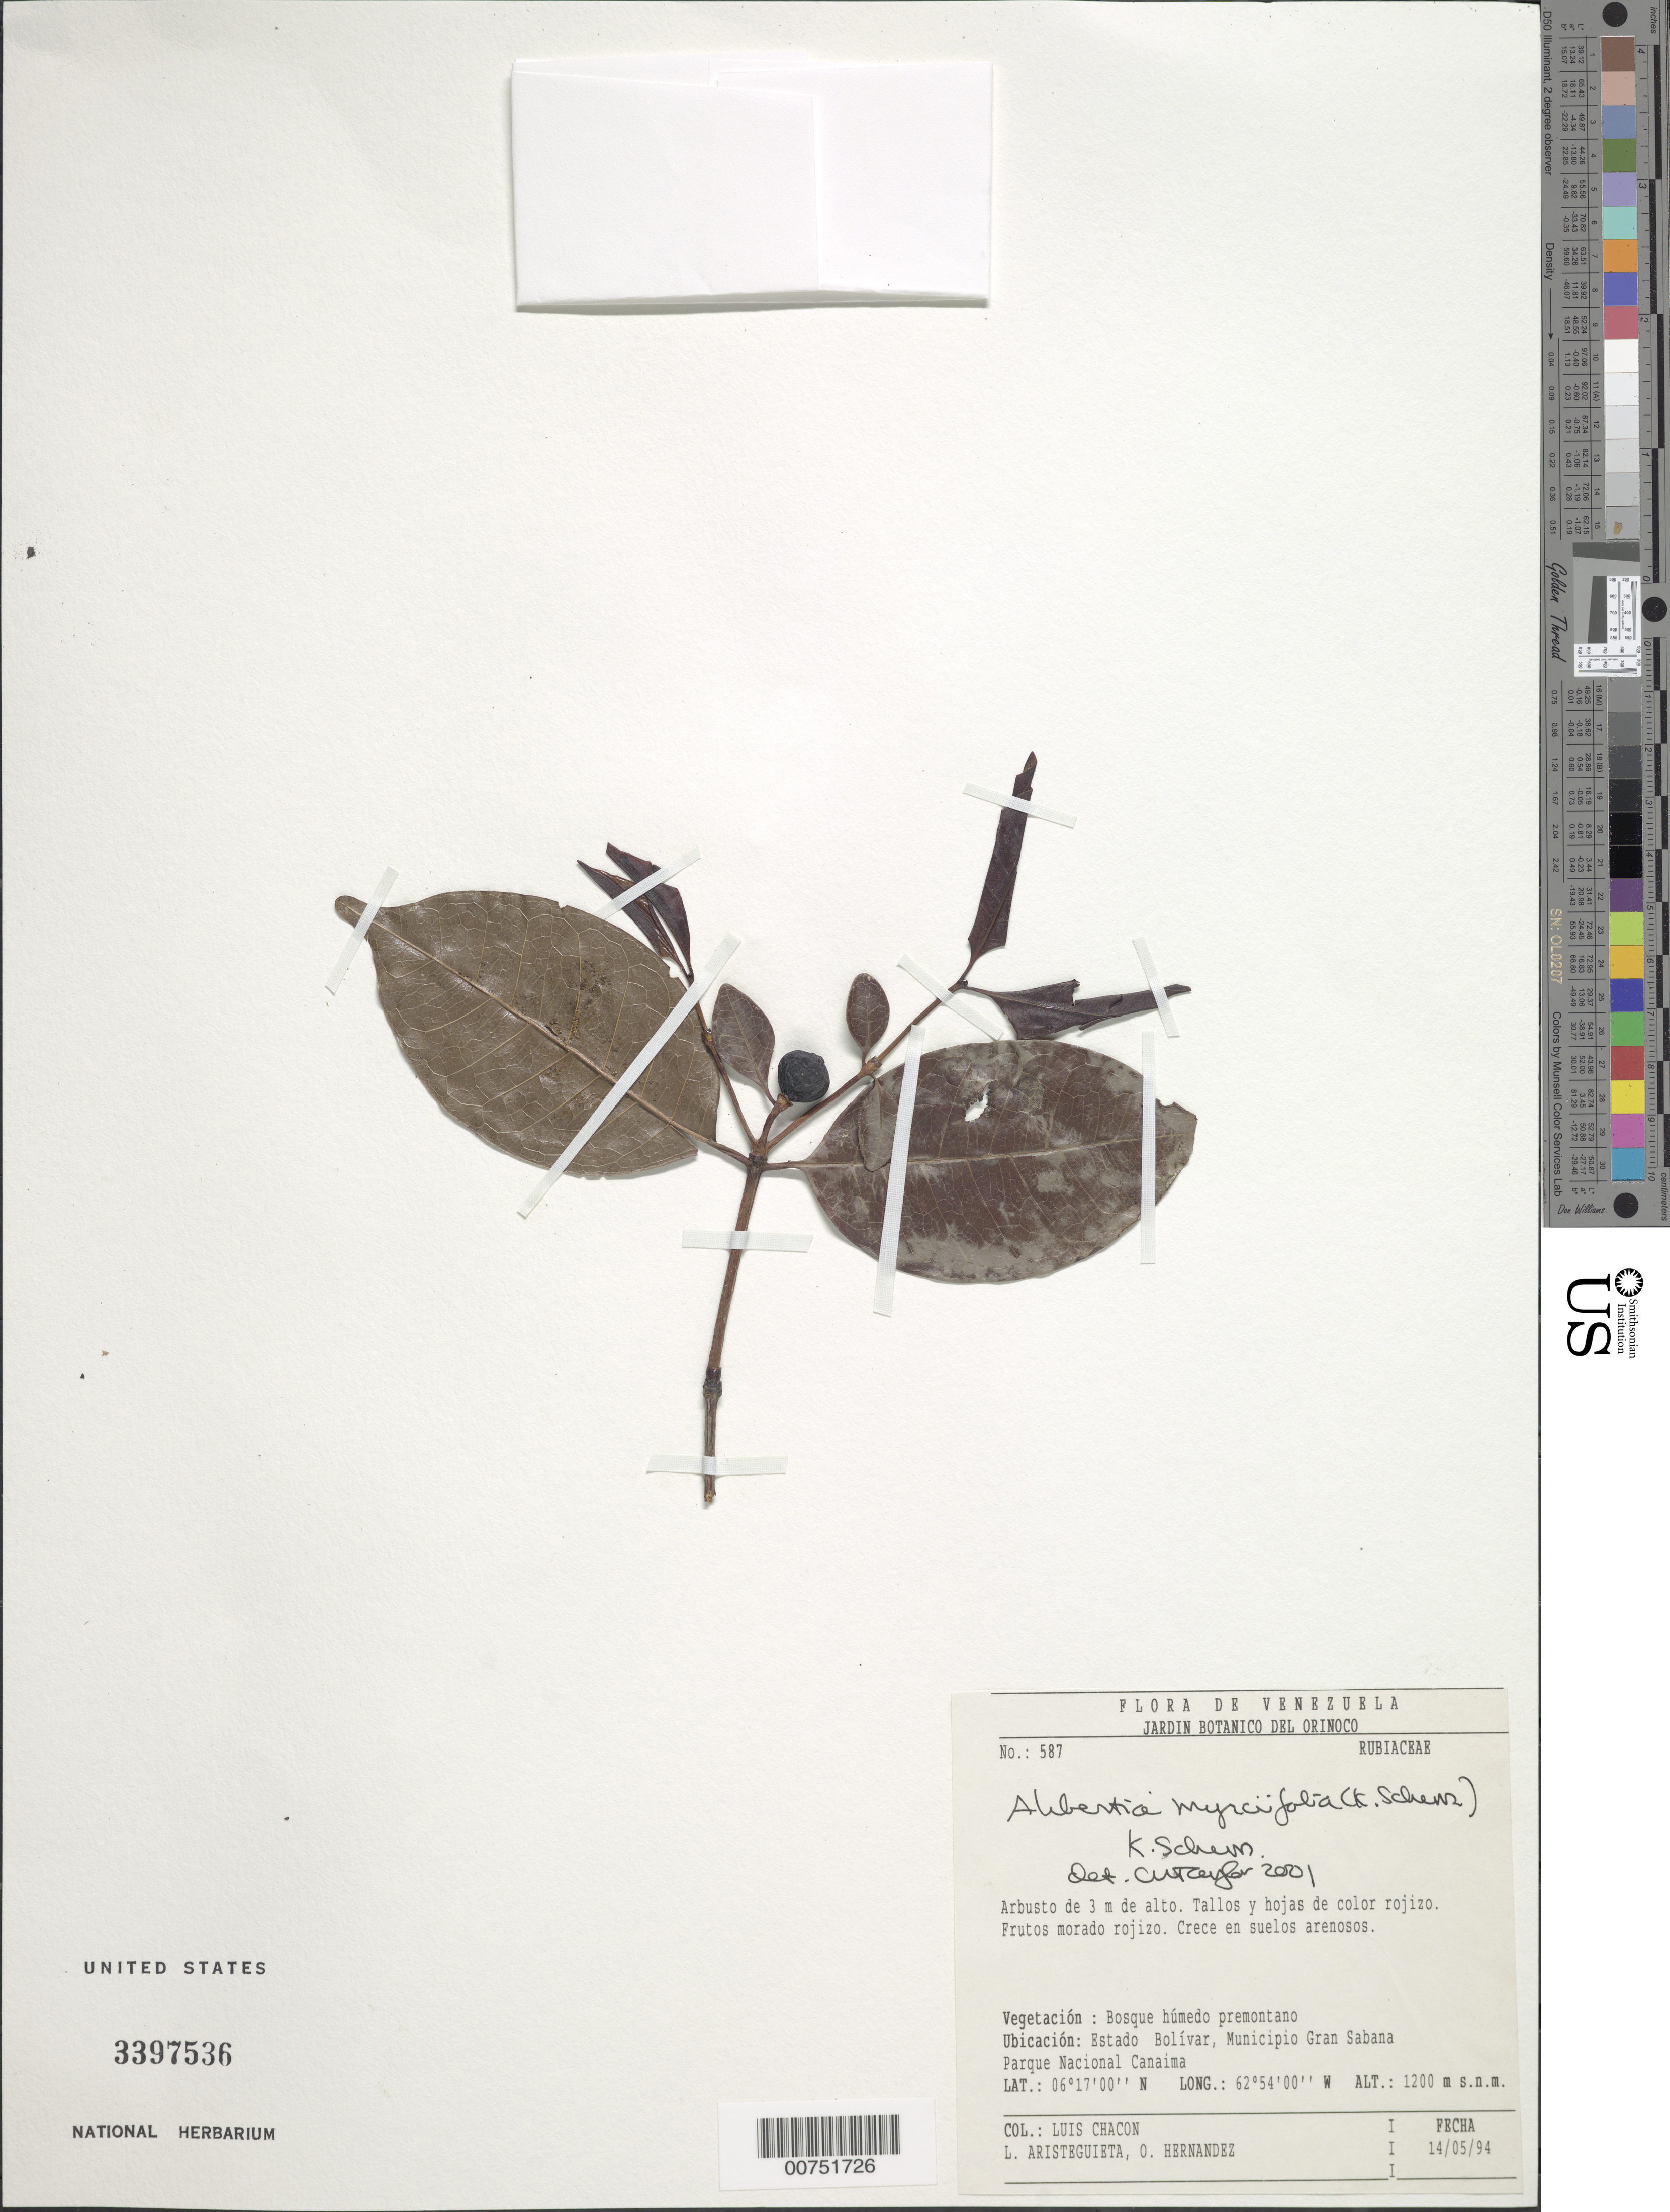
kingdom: Plantae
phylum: Tracheophyta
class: Magnoliopsida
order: Gentianales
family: Rubiaceae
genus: Alibertia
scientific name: Alibertia myrciifolia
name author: K. Schum.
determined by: Taylor, Charlotte M.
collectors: L. Chacon, L. Aristeguieta & O. Hernandez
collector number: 587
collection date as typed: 14-May-94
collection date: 1994-05-14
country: Venezuela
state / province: Bolívar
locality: Mun. Gran Sabana, Parque Nacional Canaima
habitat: Bosque humedo premontano, crece en suelos arenosos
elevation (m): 1200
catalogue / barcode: US 3397536